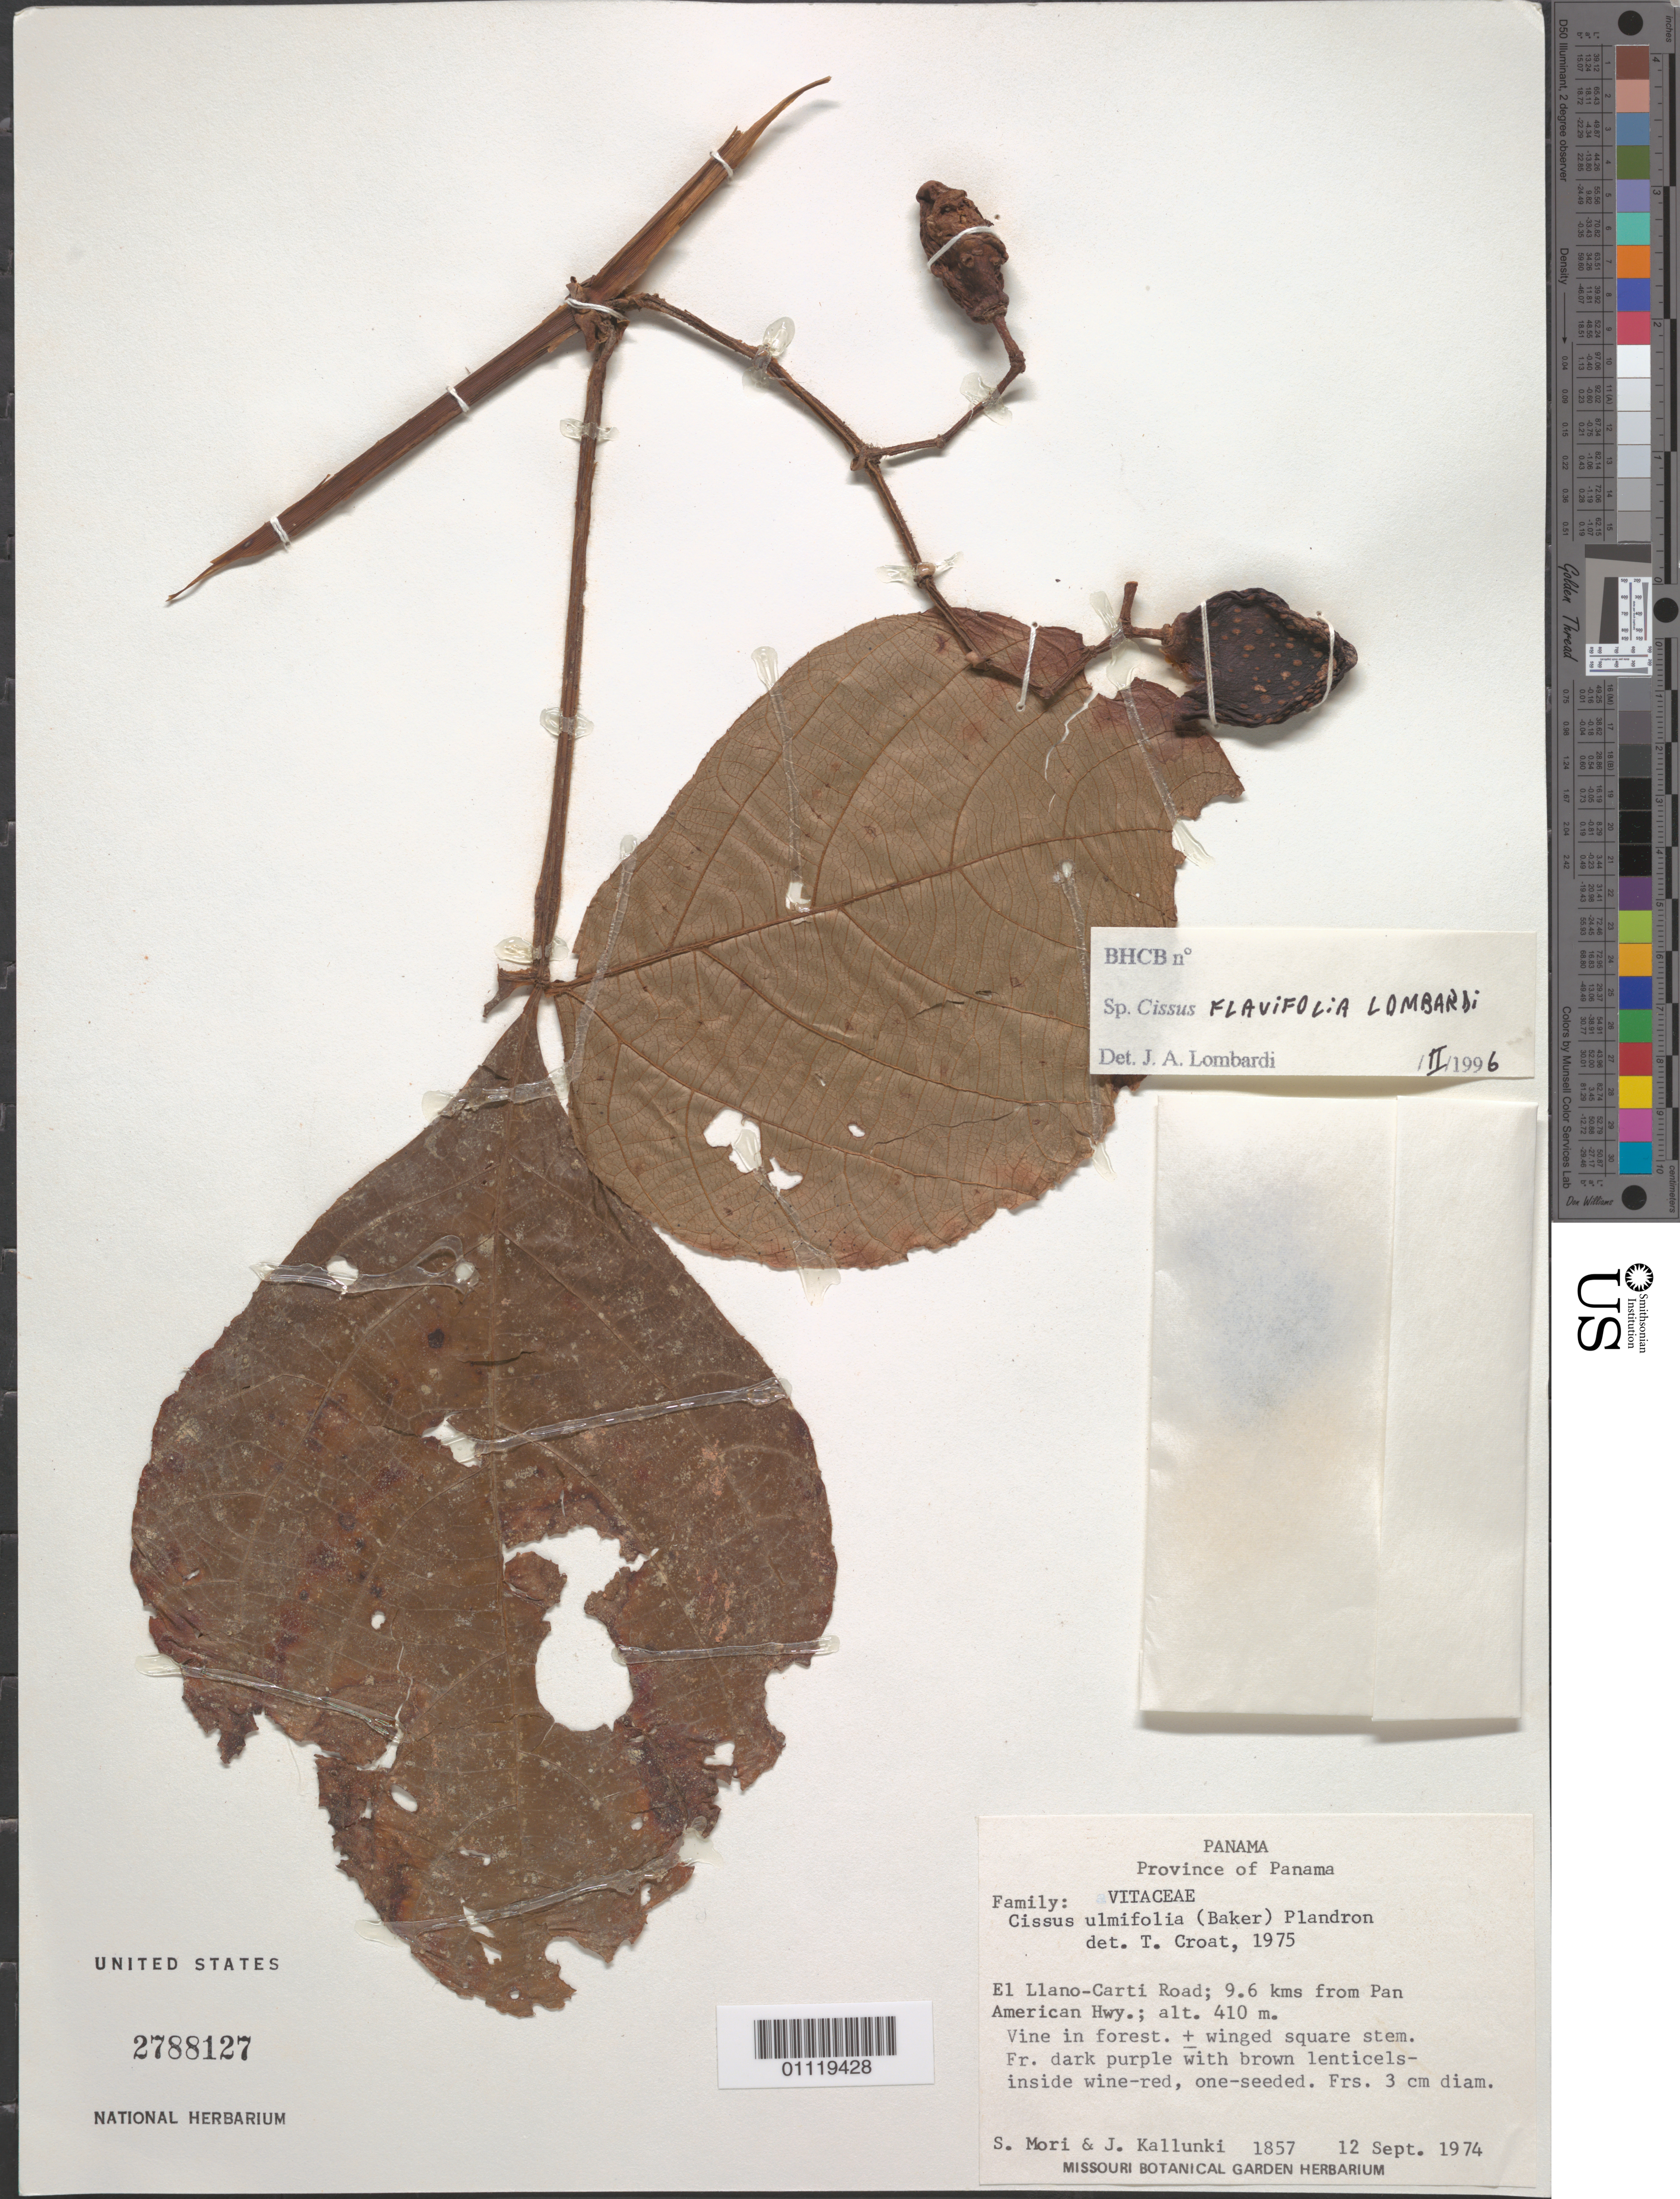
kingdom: Plantae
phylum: Tracheophyta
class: Magnoliopsida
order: Vitales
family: Vitaceae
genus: Cissus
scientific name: Cissus flavifolia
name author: Lombardi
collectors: S. Mori & J. Kallunki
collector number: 1857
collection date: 1974-09-12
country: Panama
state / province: Panamá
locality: El Llano-Carti Road; 9.6 km from Pan American Hwy.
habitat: Vine in forest.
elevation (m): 410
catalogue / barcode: US 2788127